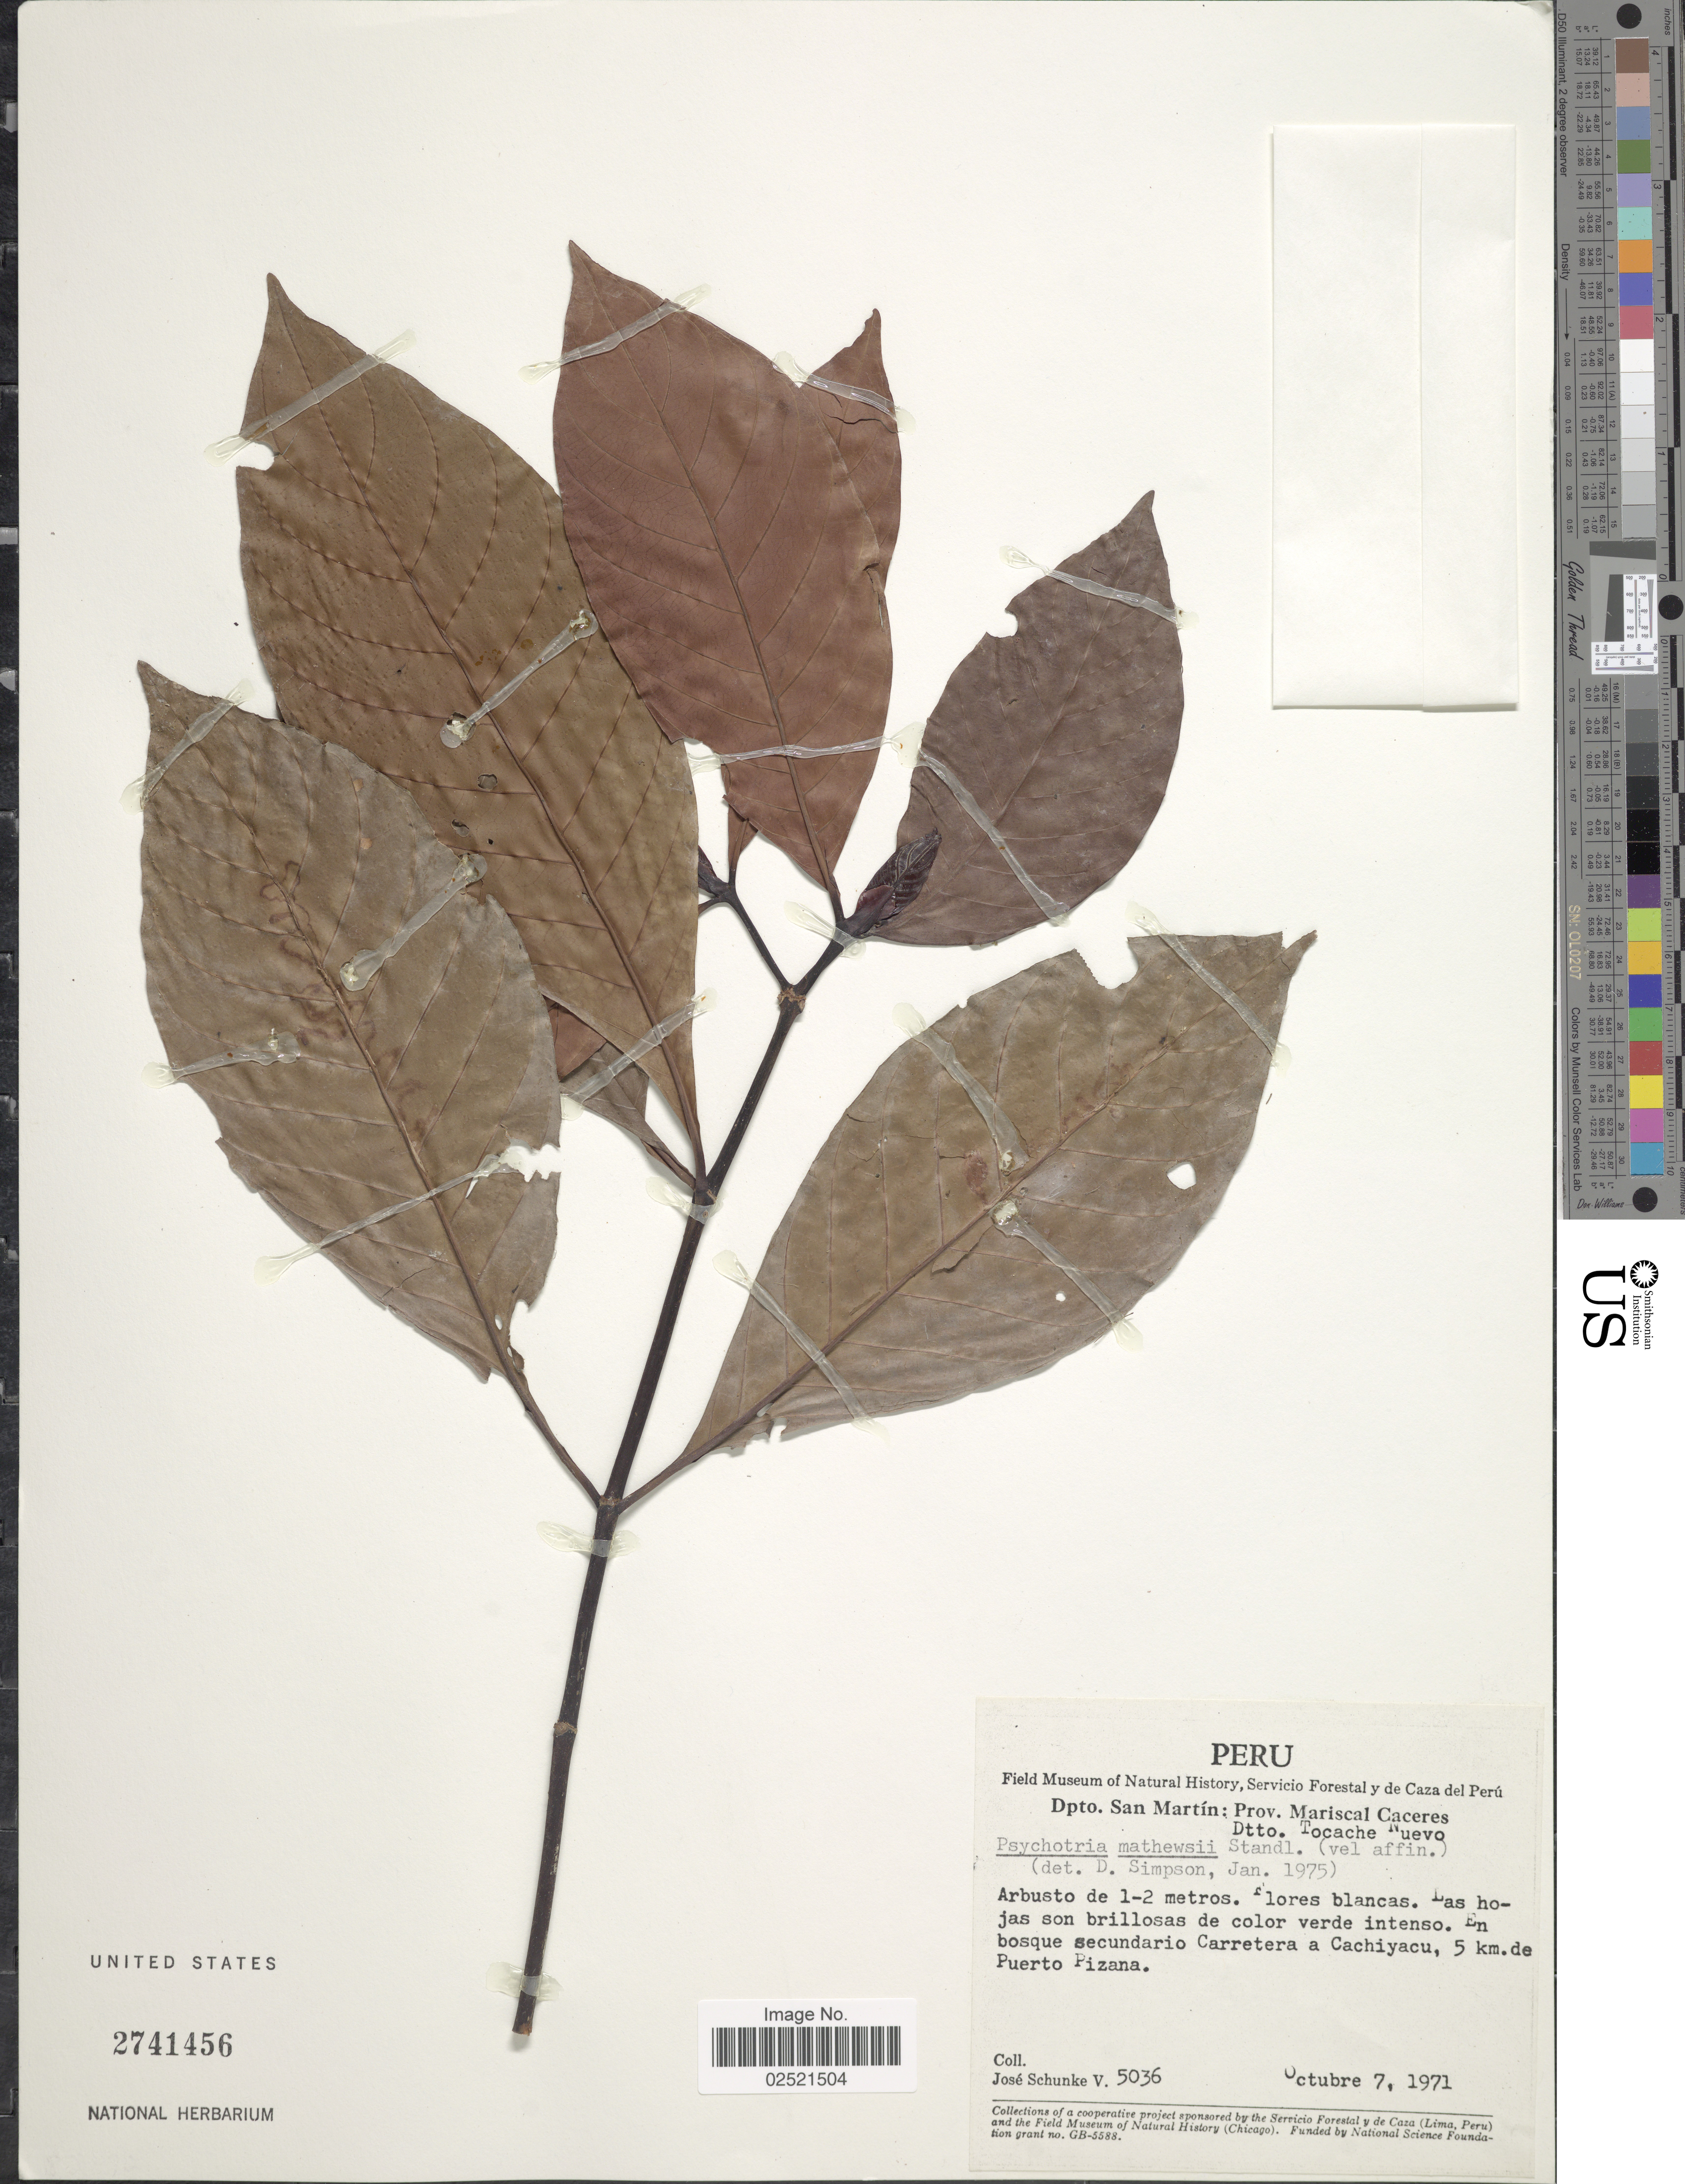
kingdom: Plantae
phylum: Tracheophyta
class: Magnoliopsida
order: Gentianales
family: Rubiaceae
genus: Psychotria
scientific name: Psychotria mathewsii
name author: Standl.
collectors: J. Schunke Vigo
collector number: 5036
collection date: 1971-10-07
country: Peru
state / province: San Martín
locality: Prov. Mariscal Caceres, Dtto. Tocache Nuevo, en boque secundario Carretera a Cachiyacu, 5 km. de Puerto Pizana.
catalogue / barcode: US 2741456